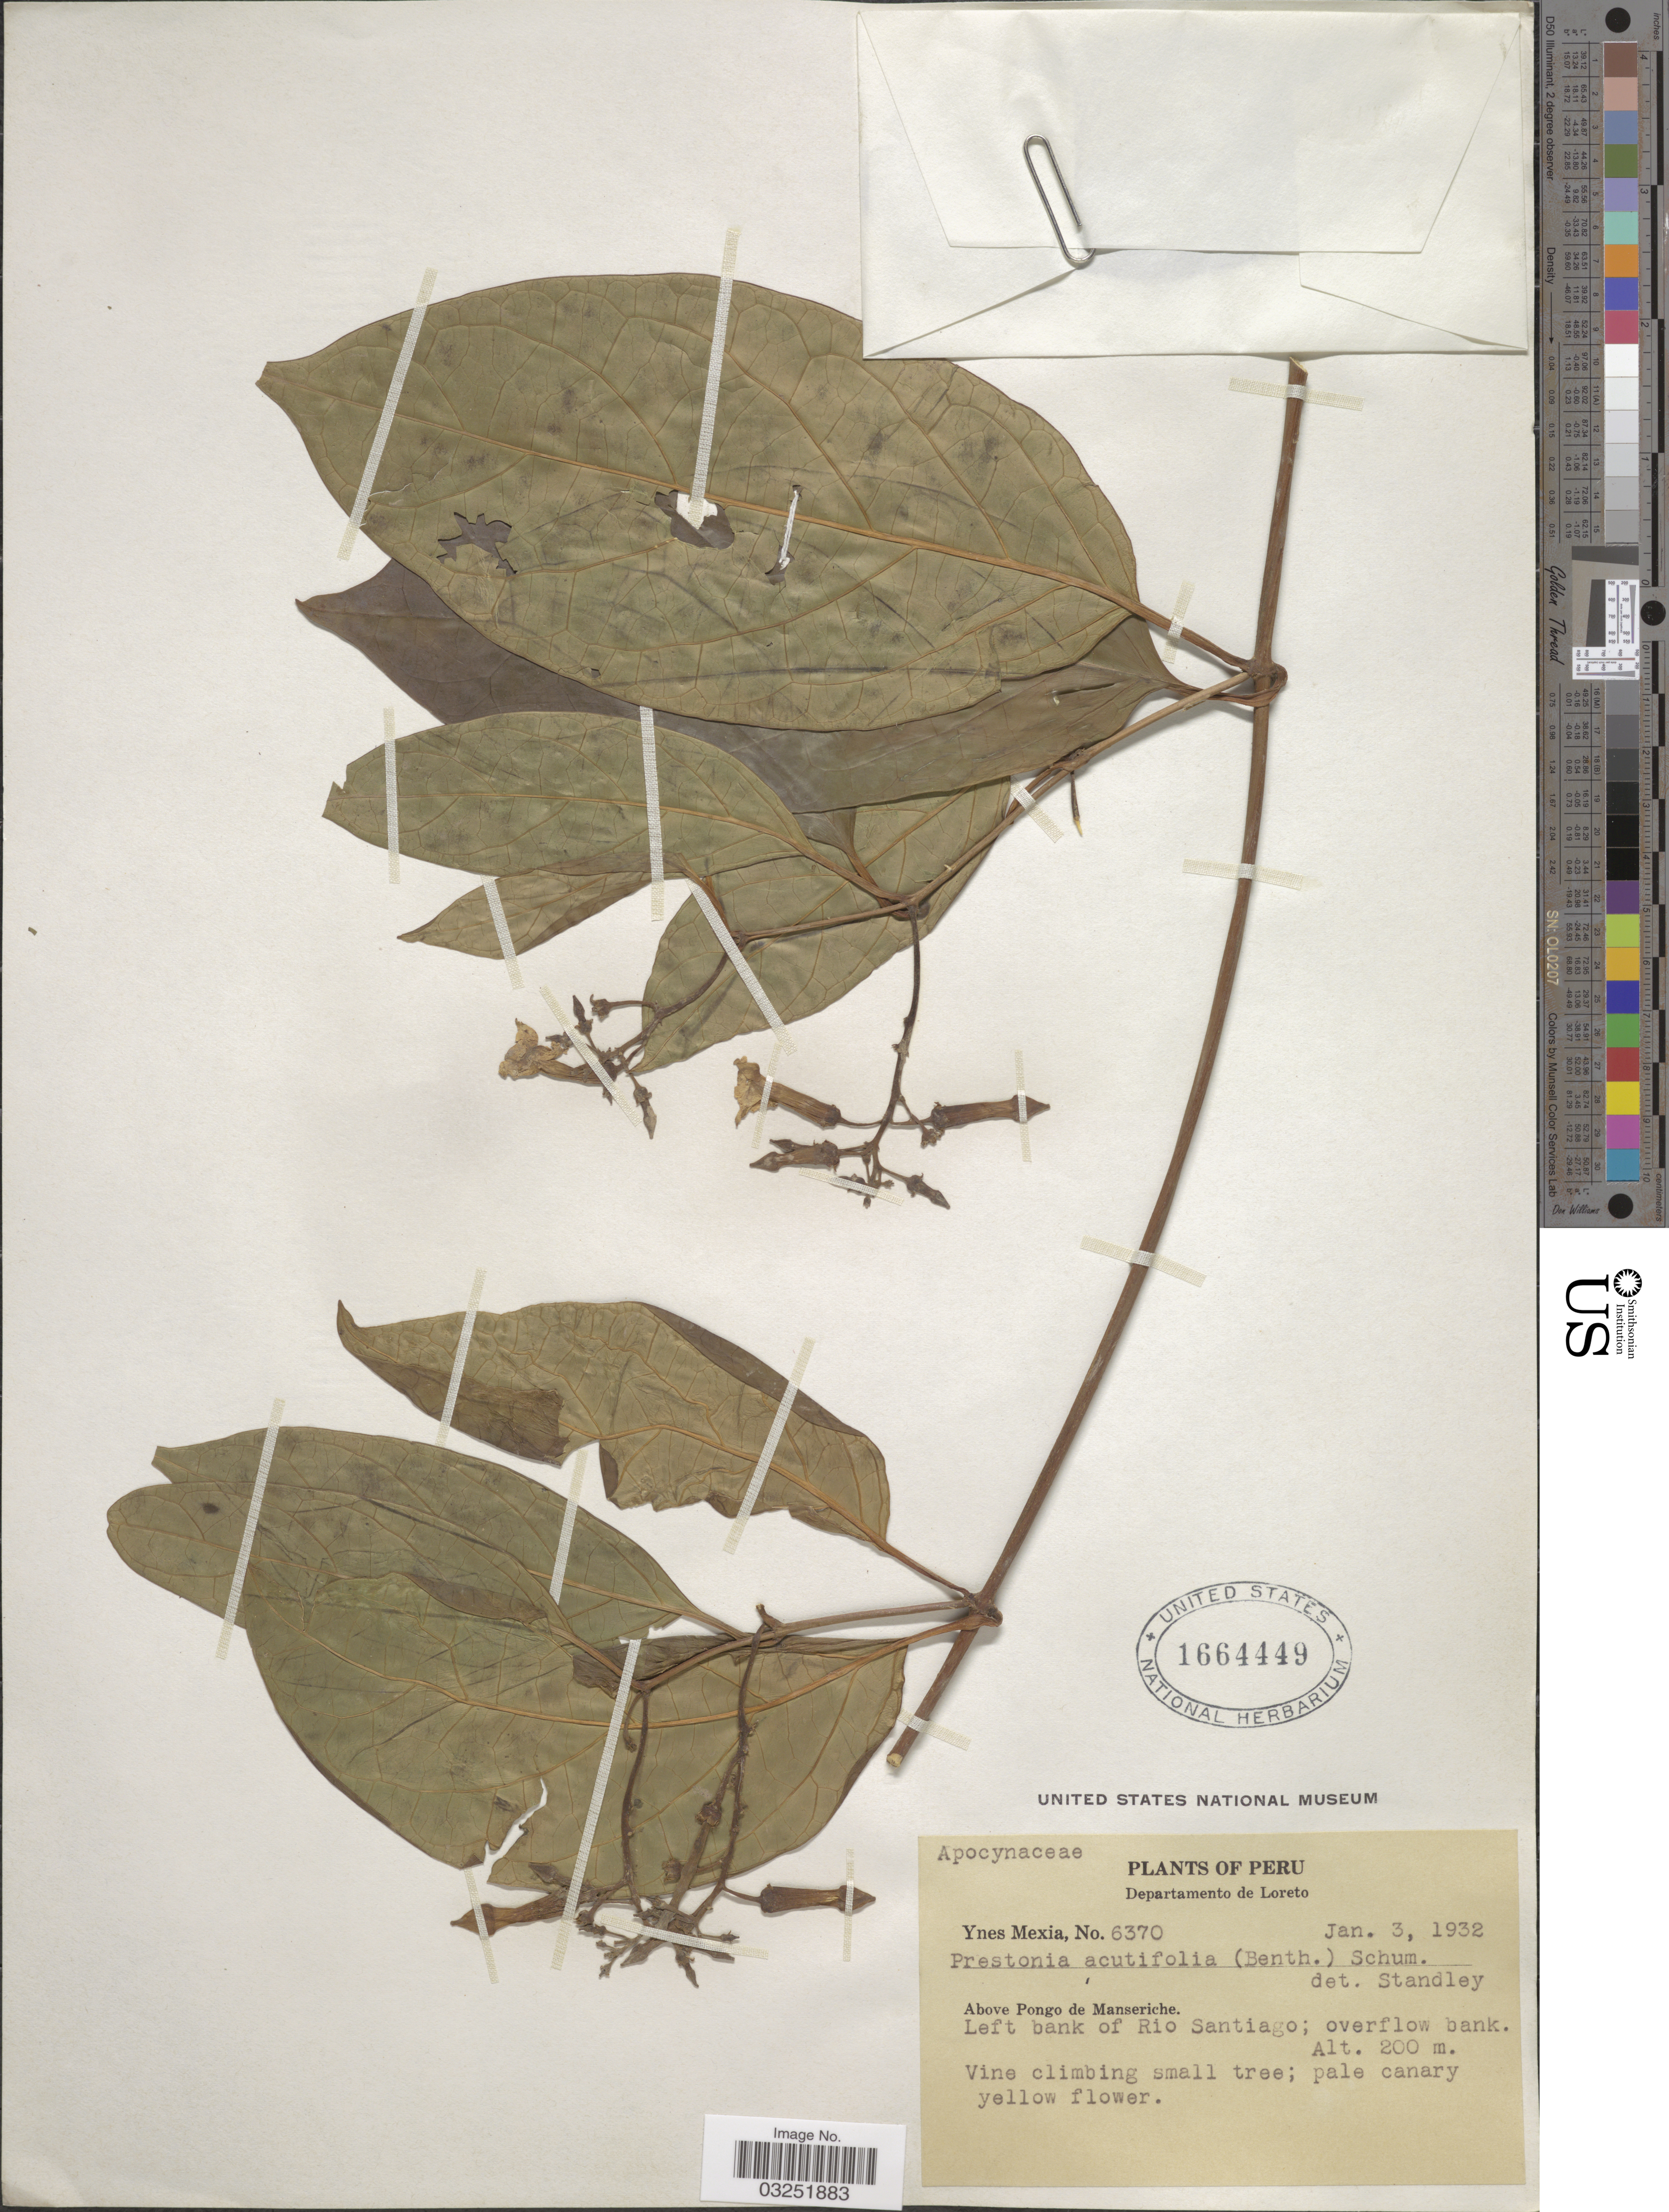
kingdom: Plantae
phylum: Tracheophyta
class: Magnoliopsida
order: Gentianales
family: Apocynaceae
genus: Prestonia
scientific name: Prestonia acutifolia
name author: (Benth. & Müll. Arg.) K. Schum.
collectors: Y. Mexia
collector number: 6370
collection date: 1932-01-03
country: Peru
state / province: Loreto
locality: Departamento de Loreto, Above Pongo de Manseriche. Left bank of Rio Santiago.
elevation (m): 200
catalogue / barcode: US 1664449